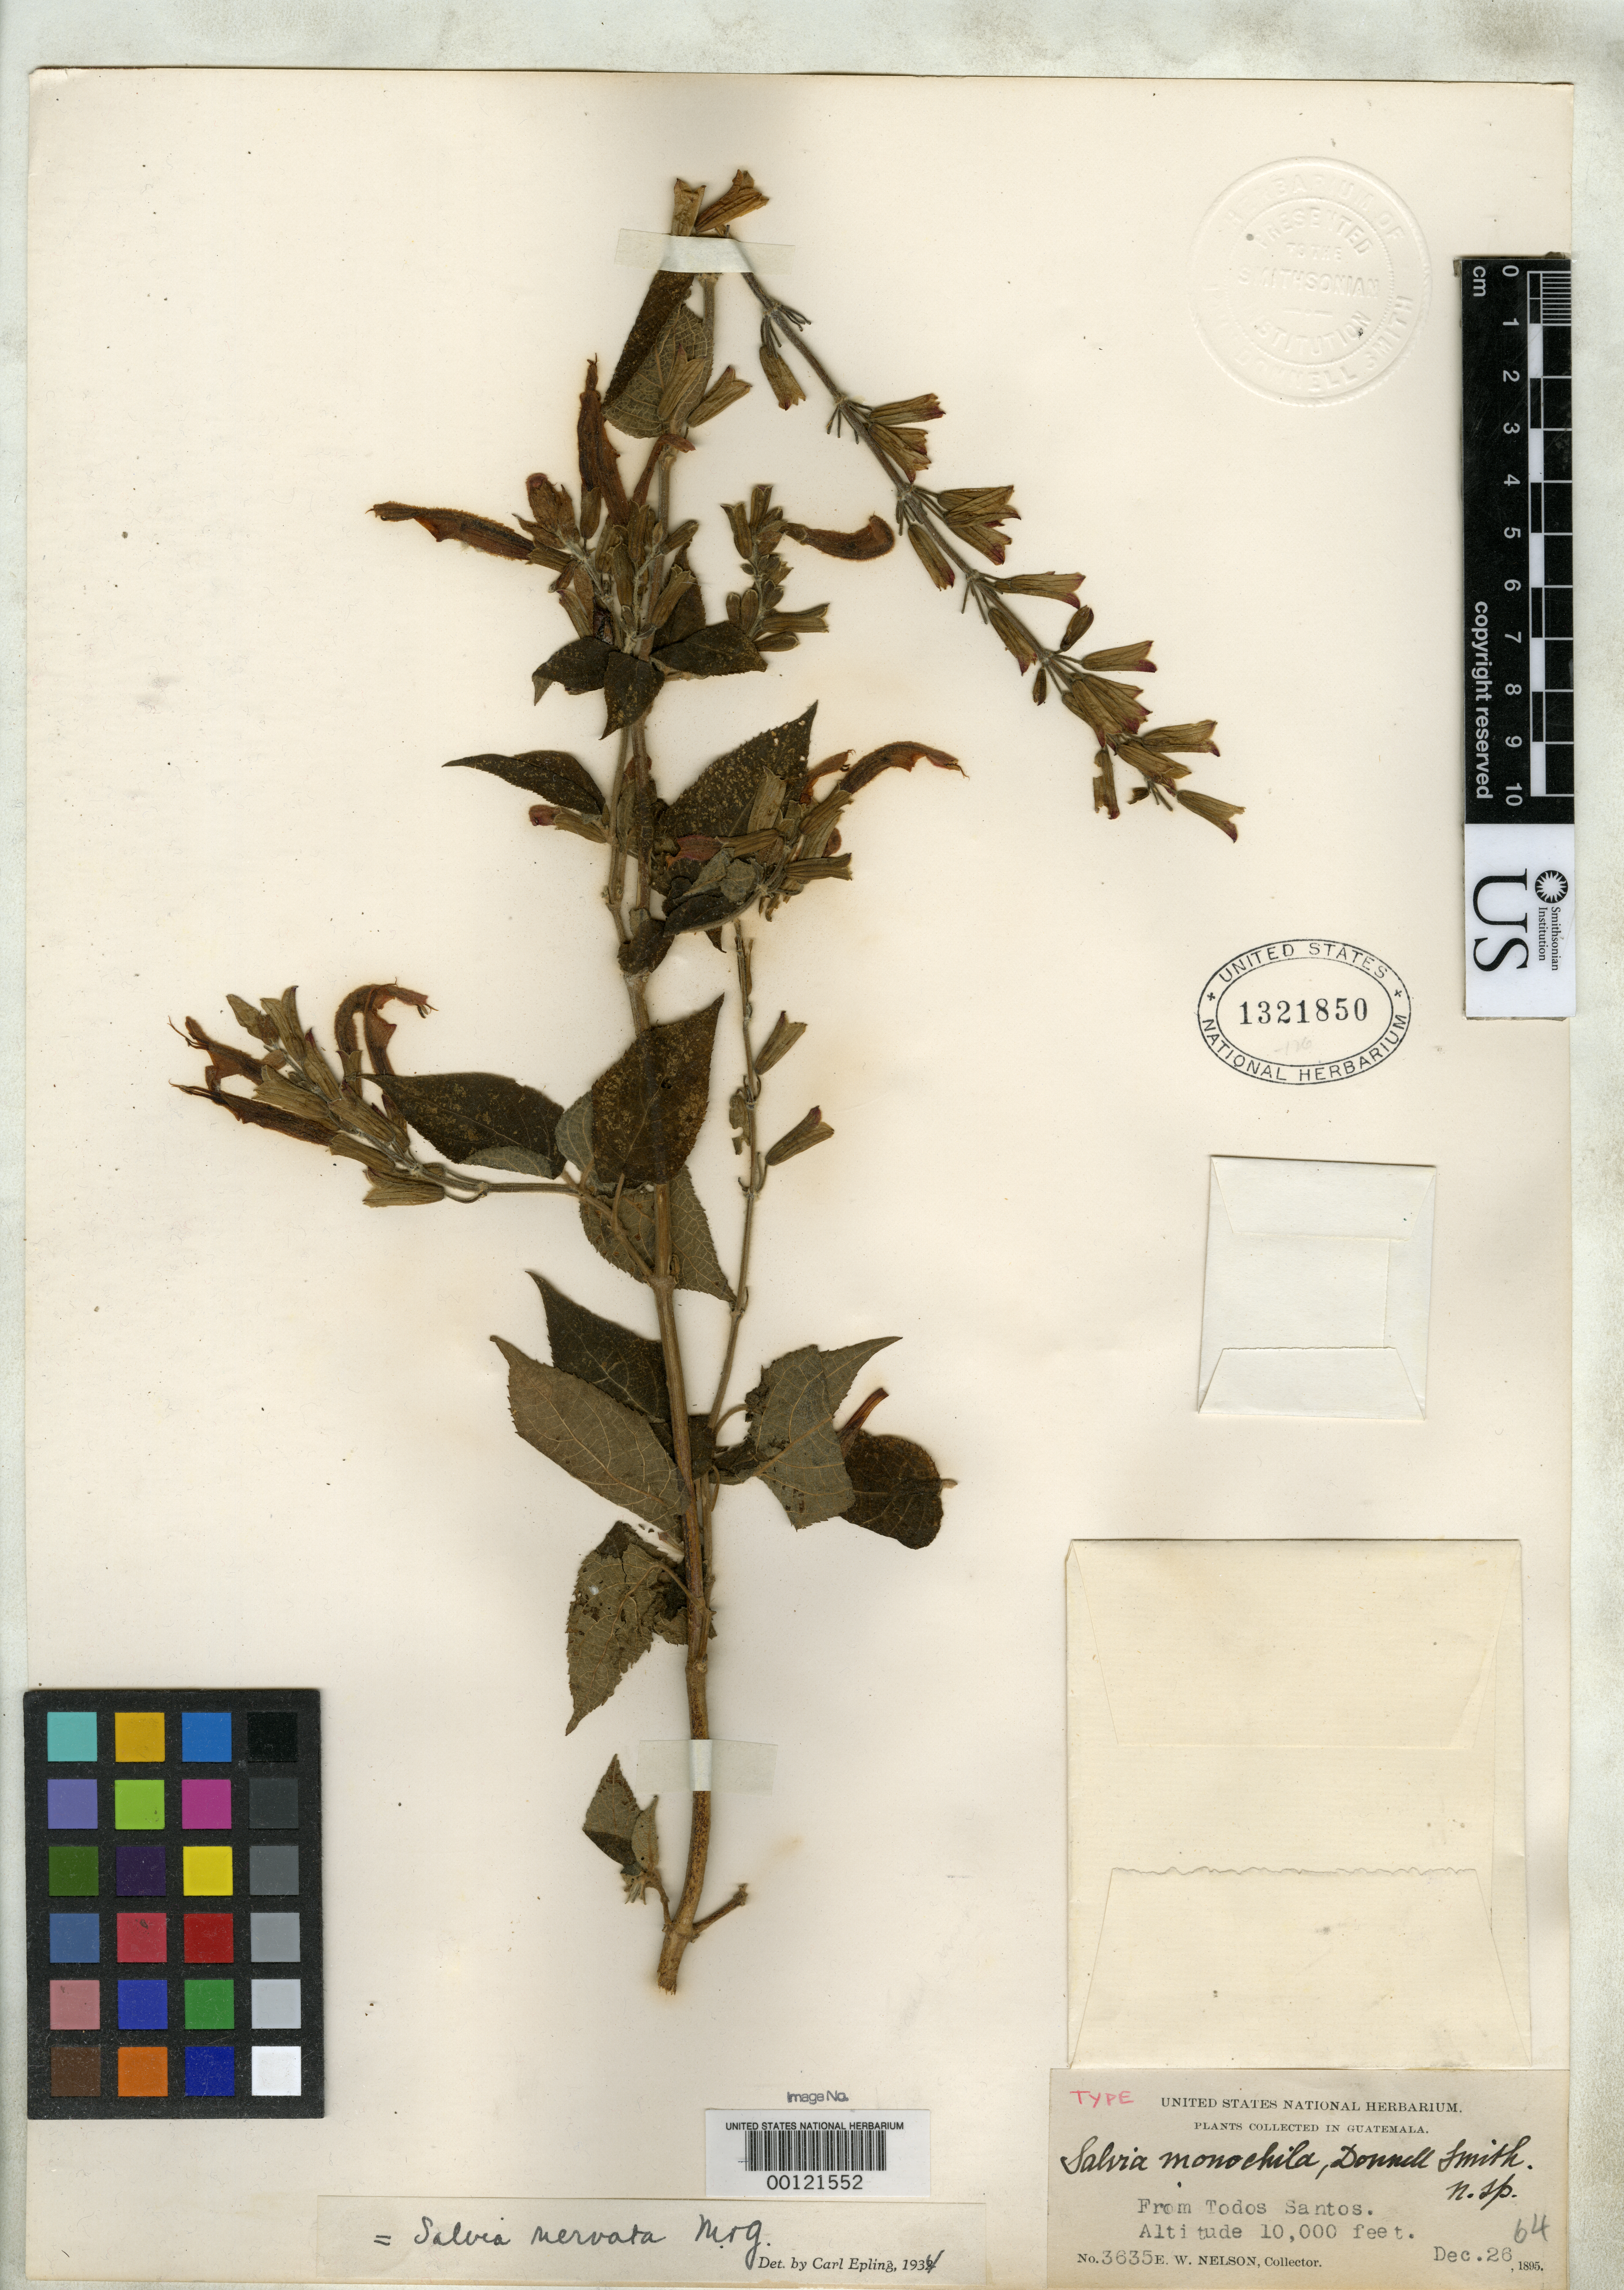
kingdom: Plantae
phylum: Tracheophyta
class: Magnoliopsida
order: Lamiales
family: Lamiaceae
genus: Salvia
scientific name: Salvia monochila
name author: Donn. Sm.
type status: Type Collection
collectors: E. W. Nelson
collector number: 3635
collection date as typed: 26 Dec 1895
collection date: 1895-12-26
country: Guatemala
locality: Todos Santos.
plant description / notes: One of two sheets (USNH 00121551 & 00121552) ex John Donnell Smith herbarium.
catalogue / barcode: US 1321850